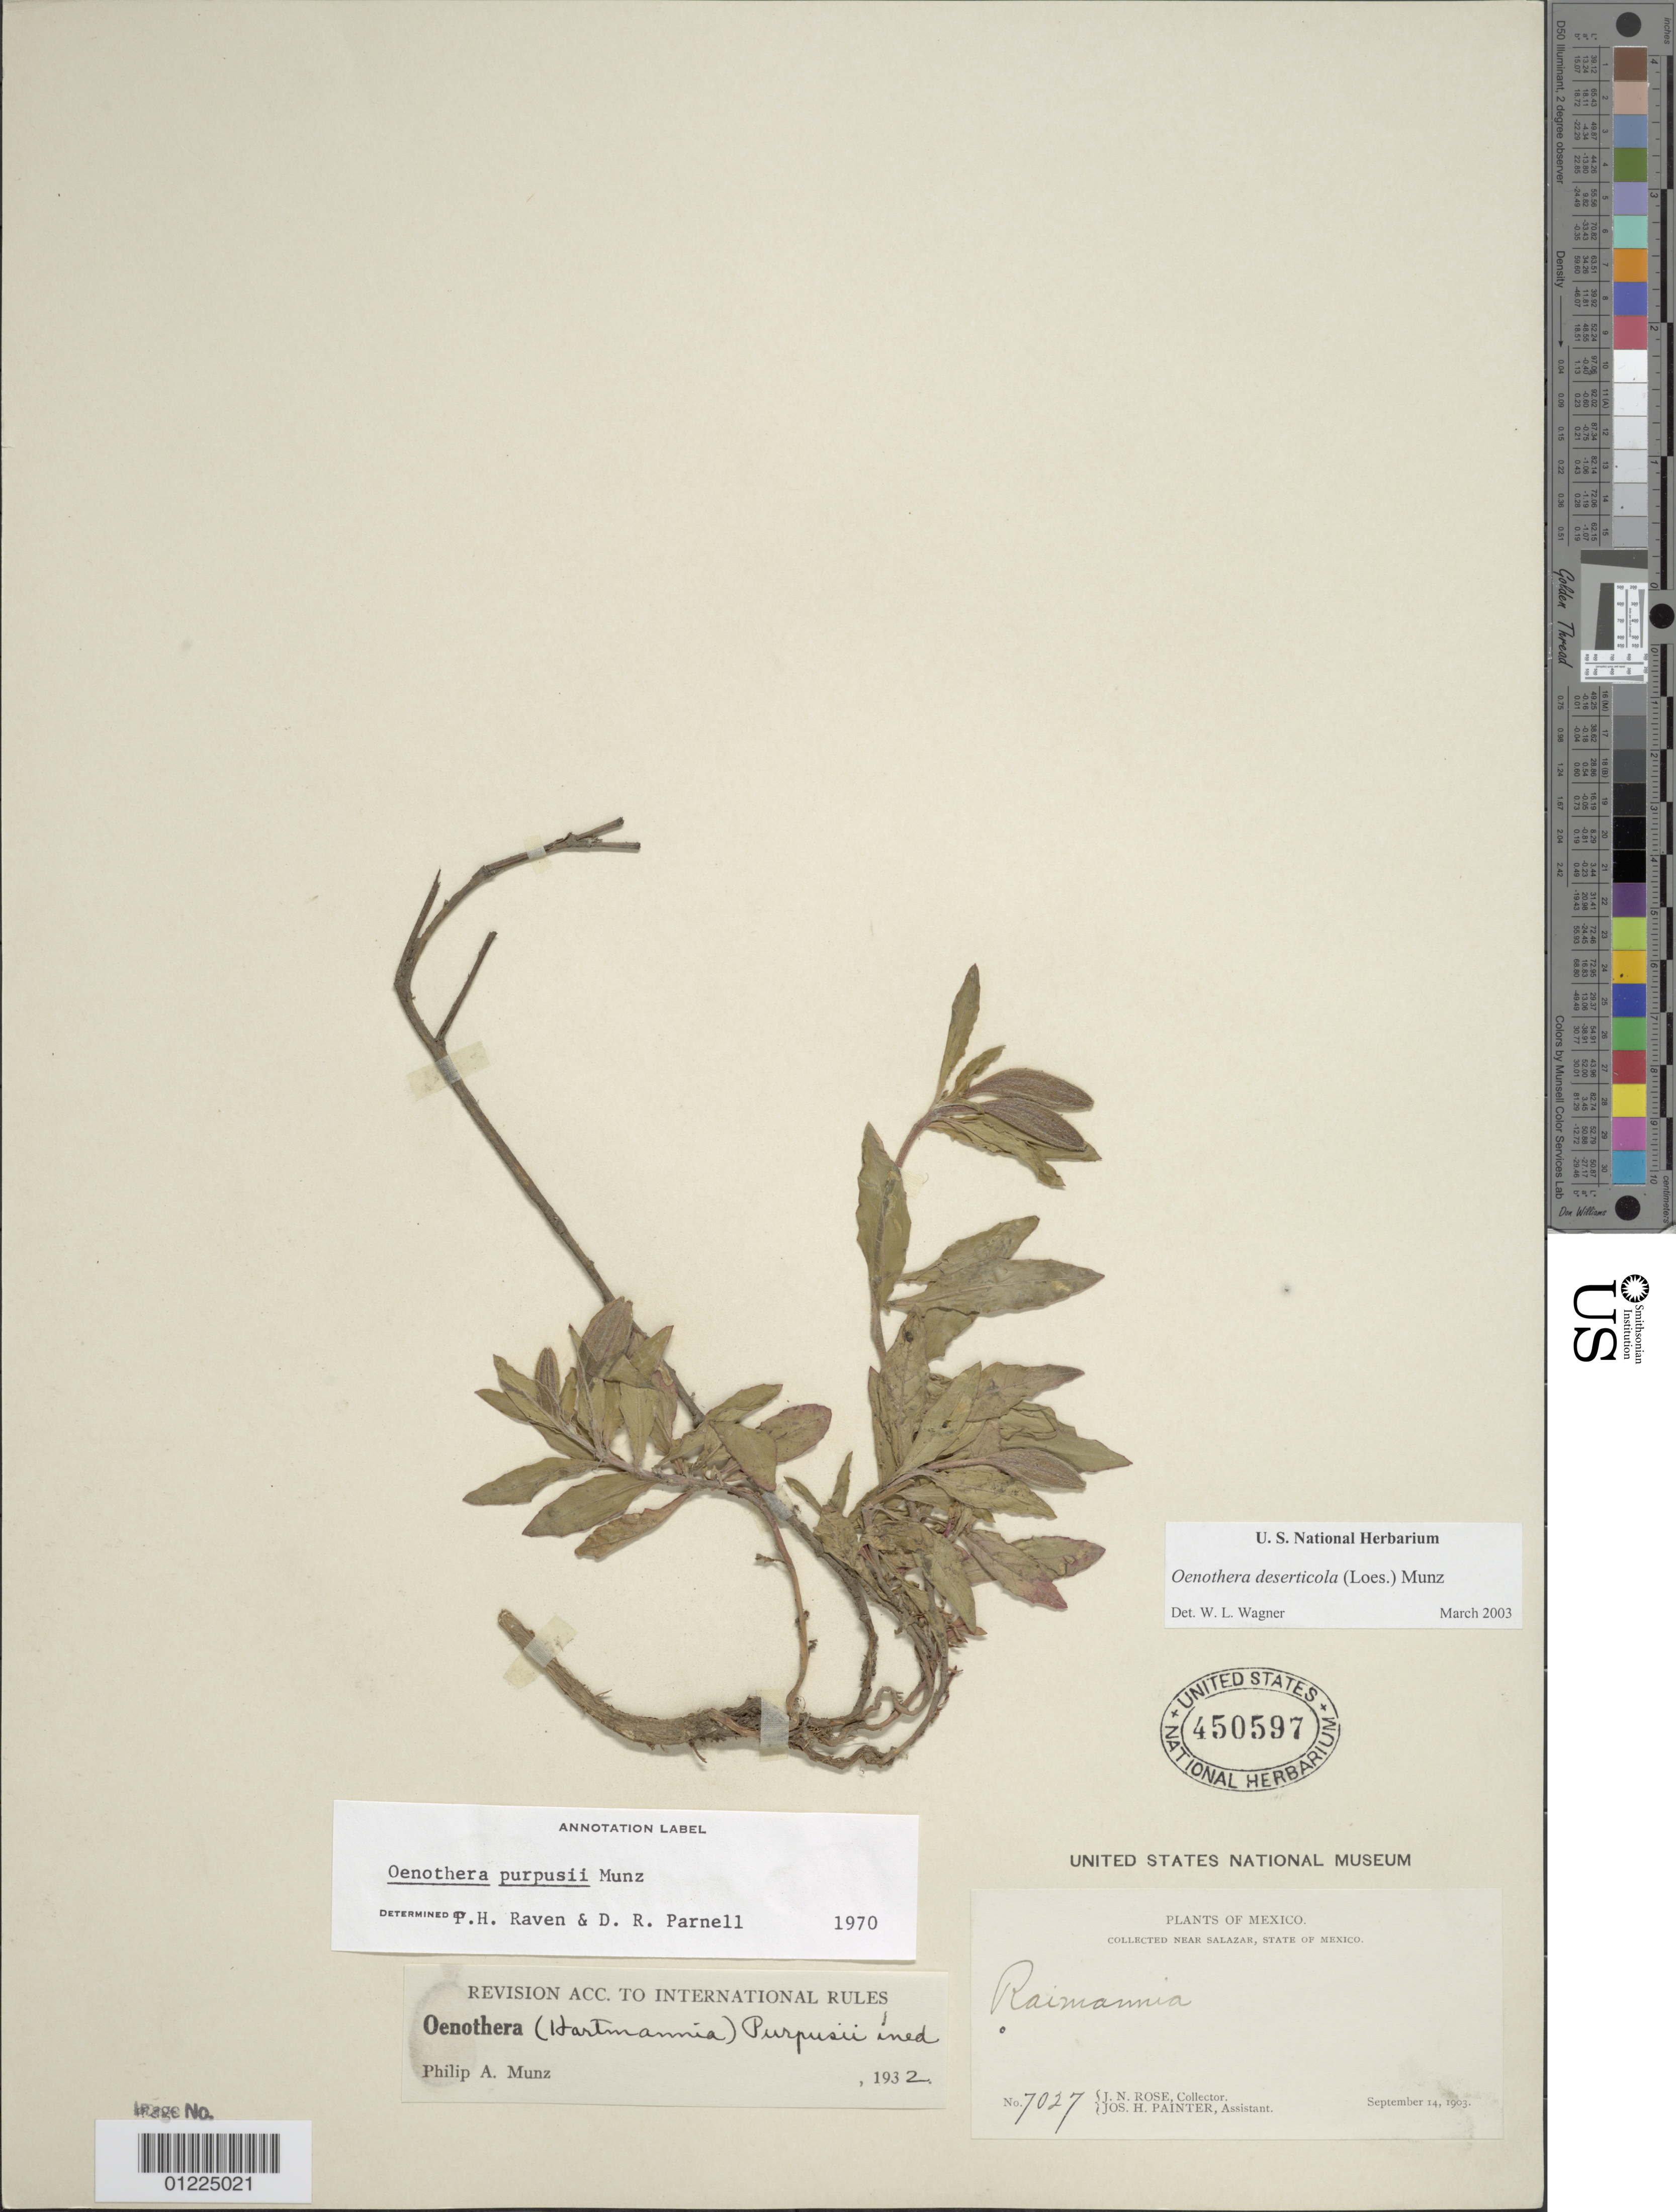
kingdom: Plantae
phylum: Tracheophyta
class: Magnoliopsida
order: Myrtales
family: Onagraceae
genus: Oenothera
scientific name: Oenothera deserticola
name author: (Loes.) Munz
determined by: Wagner, W. L., (BOT), Smithsonian Institution - National Museum of Natural History (UNITED STATES)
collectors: J. N. Rose & J. H. Painter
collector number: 7027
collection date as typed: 14 Sep 1903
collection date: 1903-09-14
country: Mexico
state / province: México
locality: Near Salazar.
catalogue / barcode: US 450597